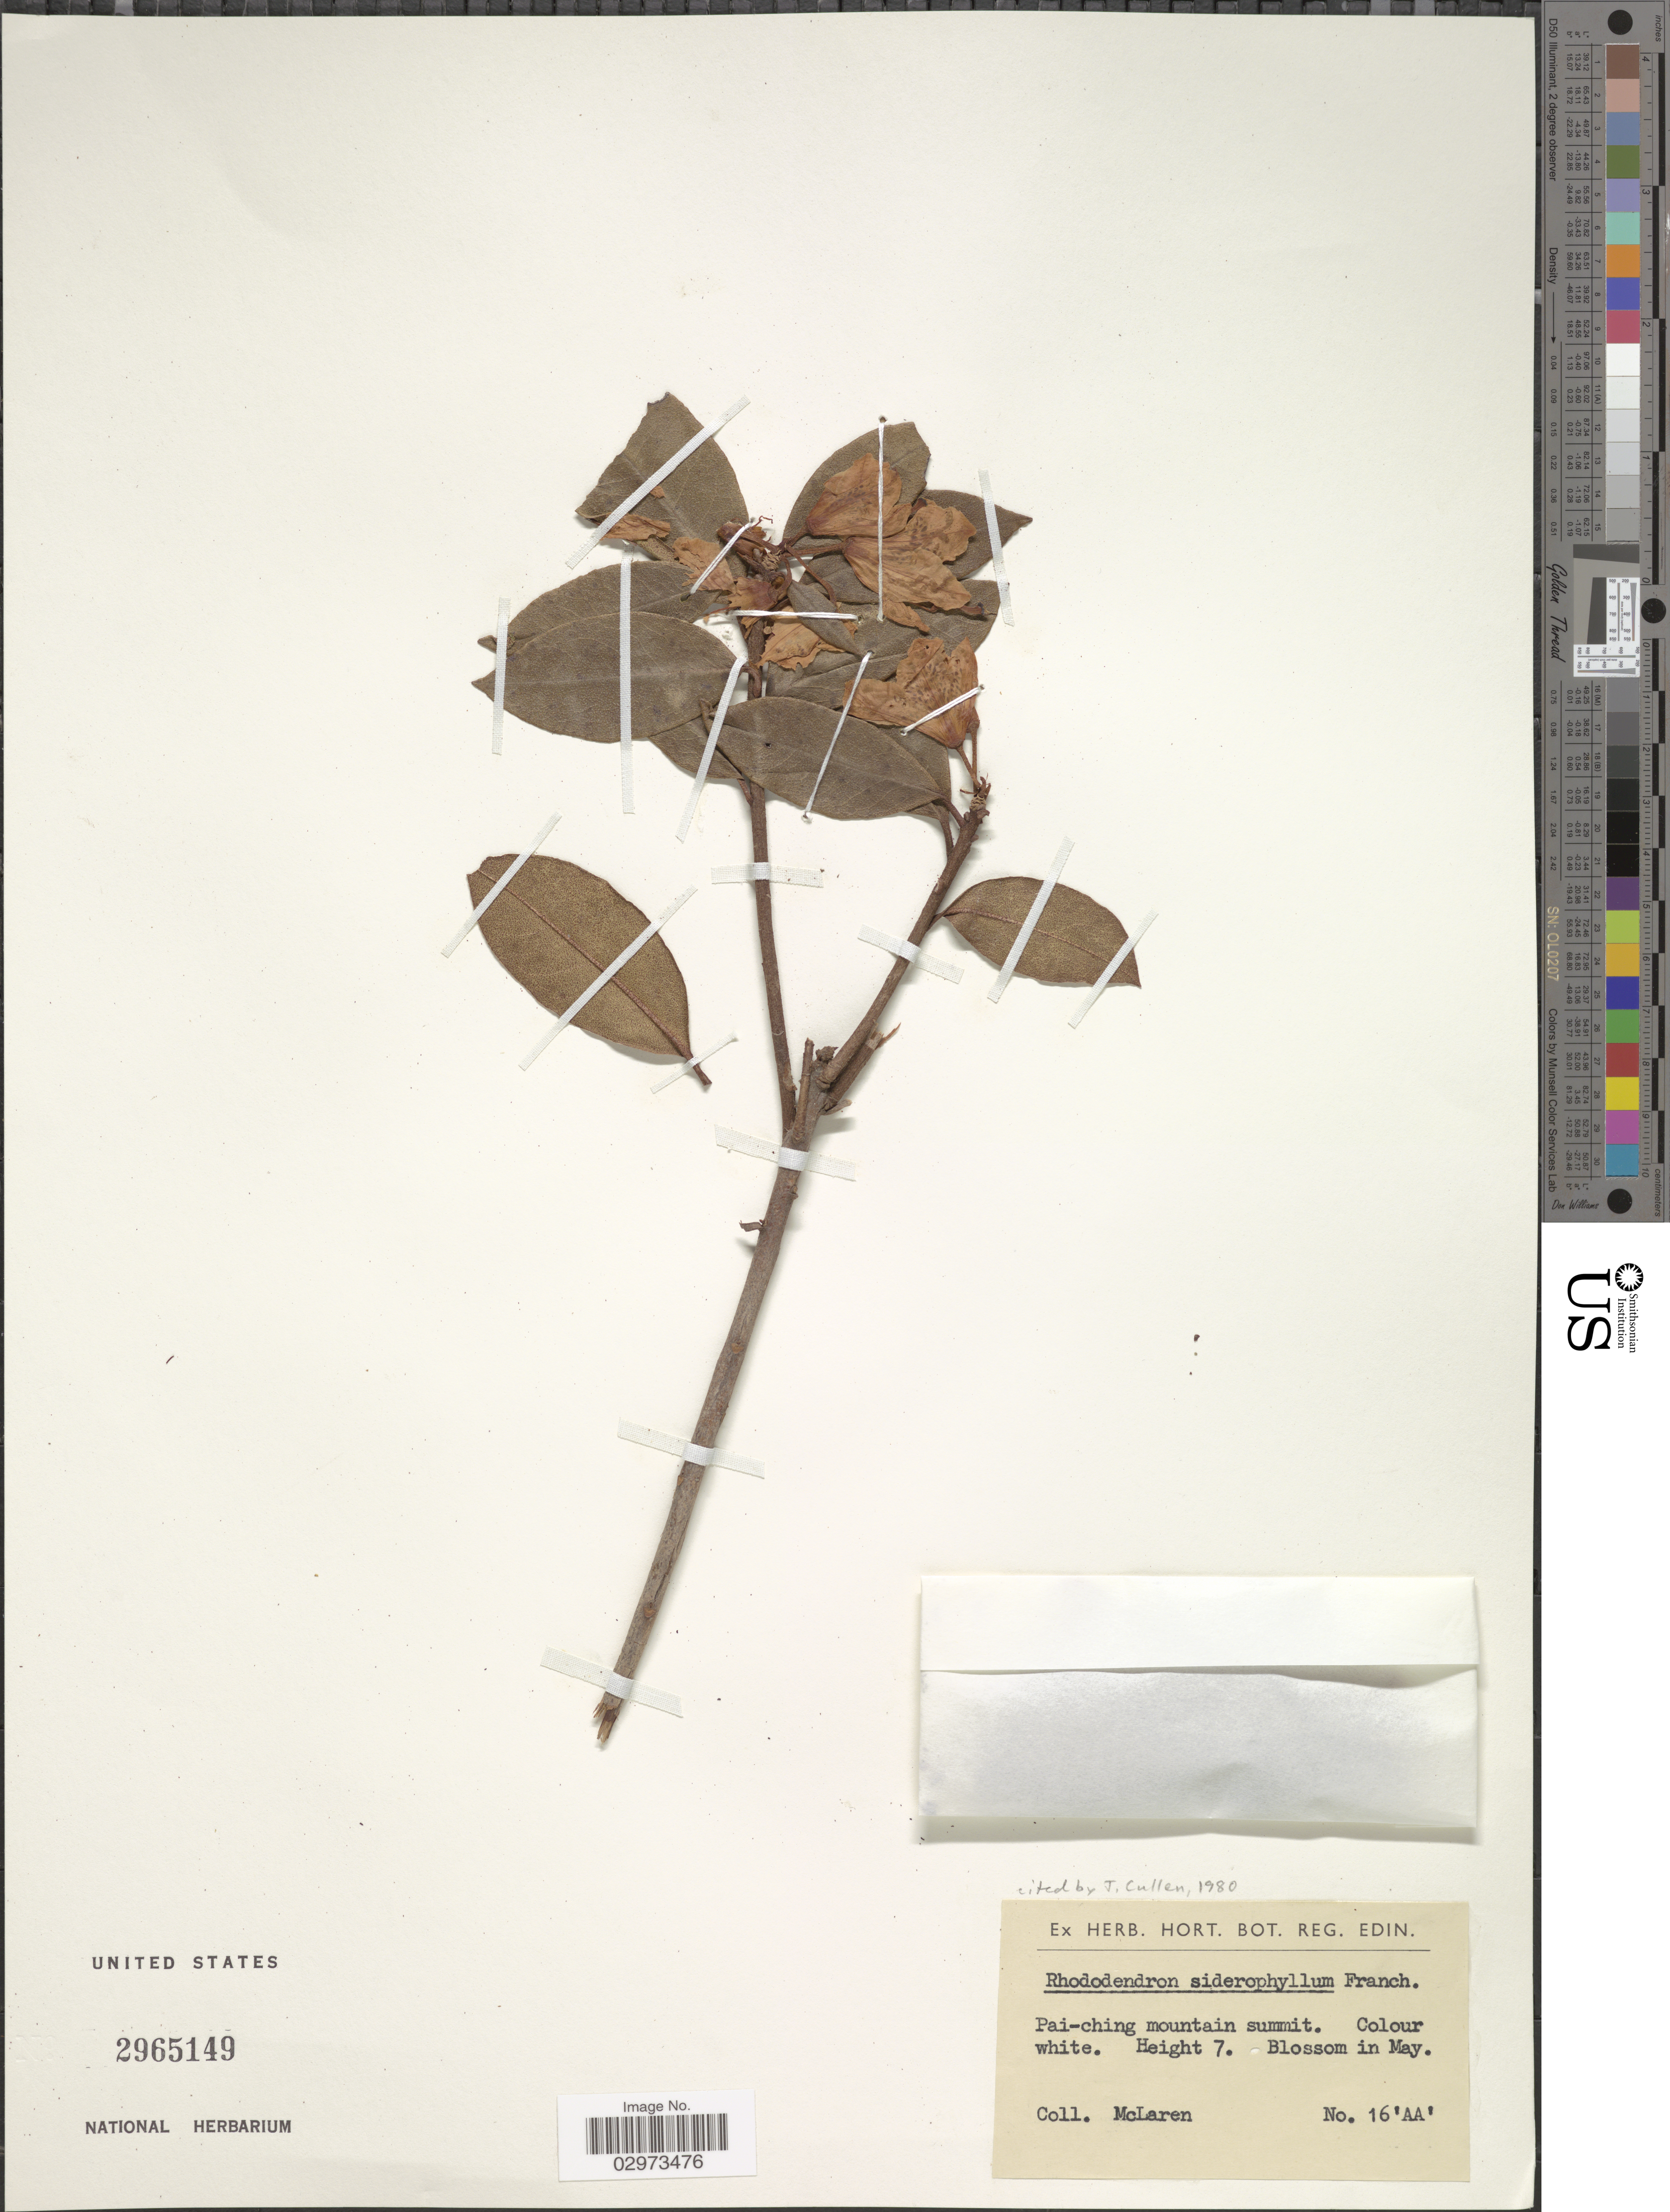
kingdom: Plantae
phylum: Tracheophyta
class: Magnoliopsida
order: Ericales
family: Ericaceae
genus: Rhododendron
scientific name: Rhododendron siderophyllum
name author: Franch.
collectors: McLaren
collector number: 16 'AA'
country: China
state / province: Shanxi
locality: Pai-ching, mountain summit.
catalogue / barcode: US 2965149